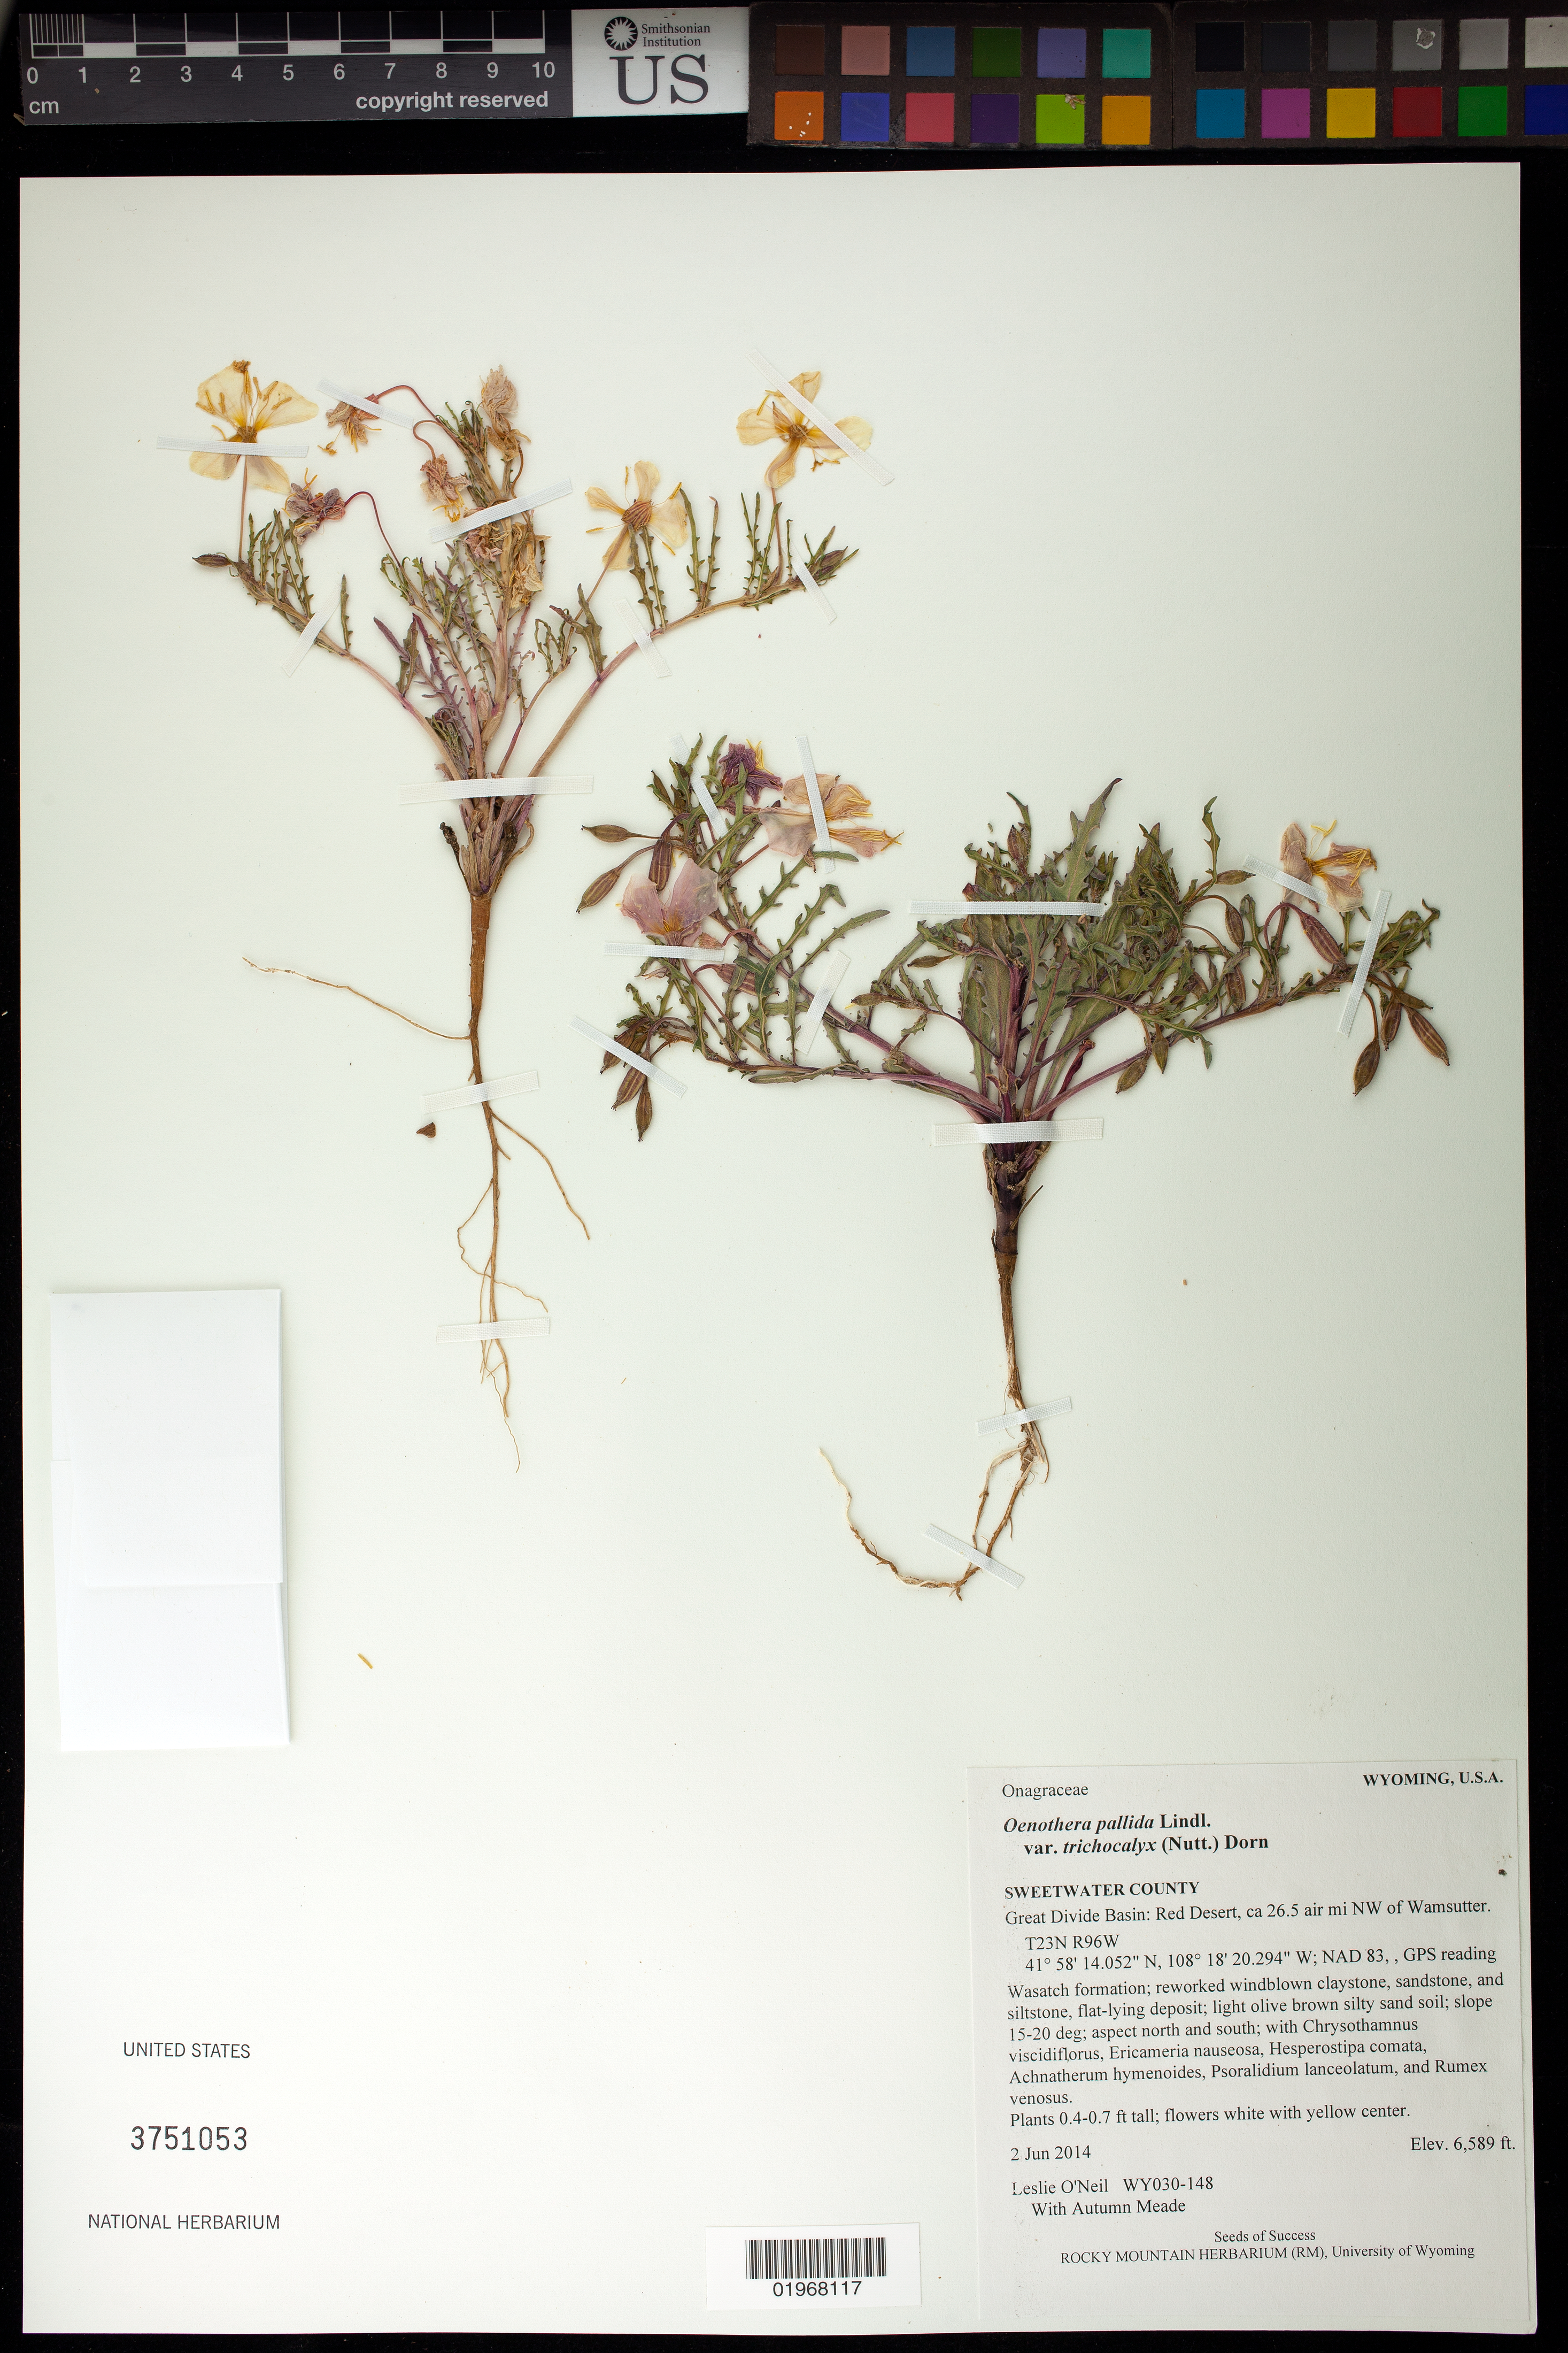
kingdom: Plantae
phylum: Tracheophyta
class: Magnoliopsida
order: Myrtales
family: Onagraceae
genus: Oenothera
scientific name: Oenothera pallida subsp. trichocalyx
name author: (Nutt.) Munz & W.M. Klein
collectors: L. O'Neil & A. Meade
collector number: WY030-148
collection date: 2014-06-02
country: United States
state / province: Wyoming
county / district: Sweetwater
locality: Great Divide Basin: Red Desert, ca 26.5 air mi. NW of Wamsutter.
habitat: Reworked windblown claystone, sandstone, siltstone, flat-lying deposit; light brown silty sand soil.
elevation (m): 2008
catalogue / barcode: US 3751053